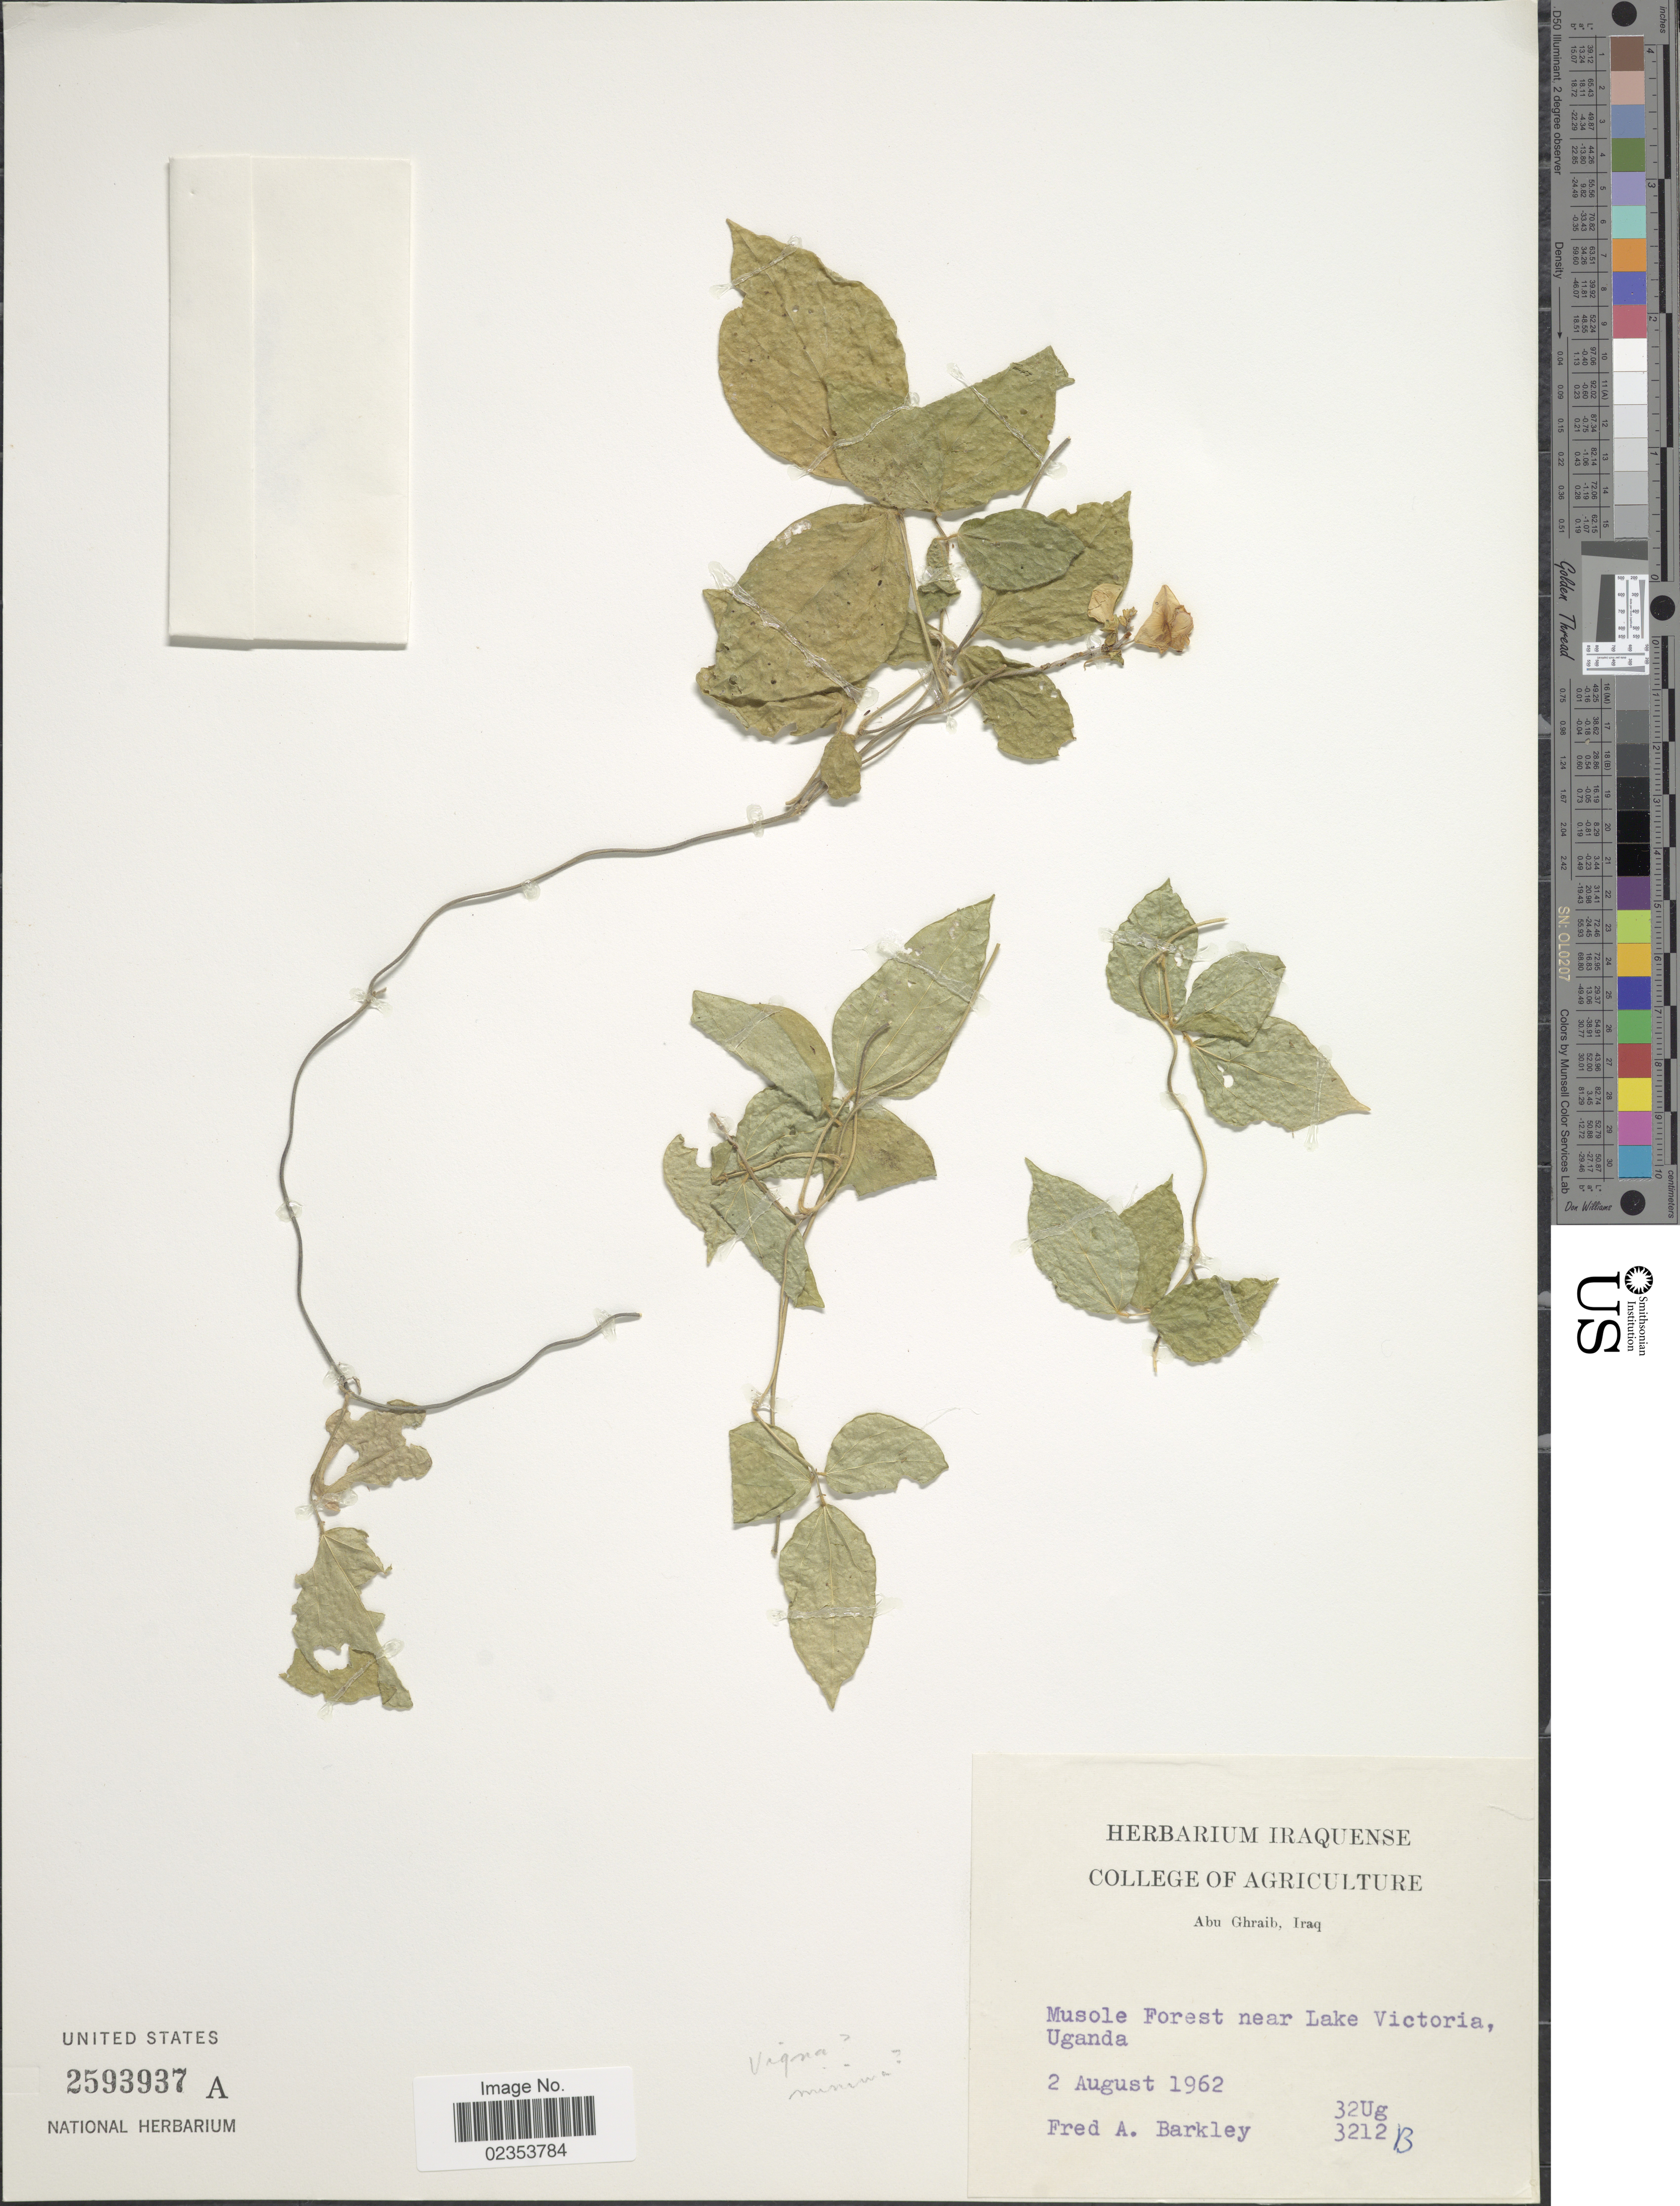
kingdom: Plantae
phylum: Tracheophyta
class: Magnoliopsida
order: Fabales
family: Fabaceae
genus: Vigna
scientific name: Vigna minima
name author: (Roxb.) Ohwi & H. Ohashi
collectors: F. A. Barkley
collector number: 32Ug/3212B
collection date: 1962-08-02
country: Uganda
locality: Musole Forest near Lake Victoria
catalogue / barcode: US 2593937A